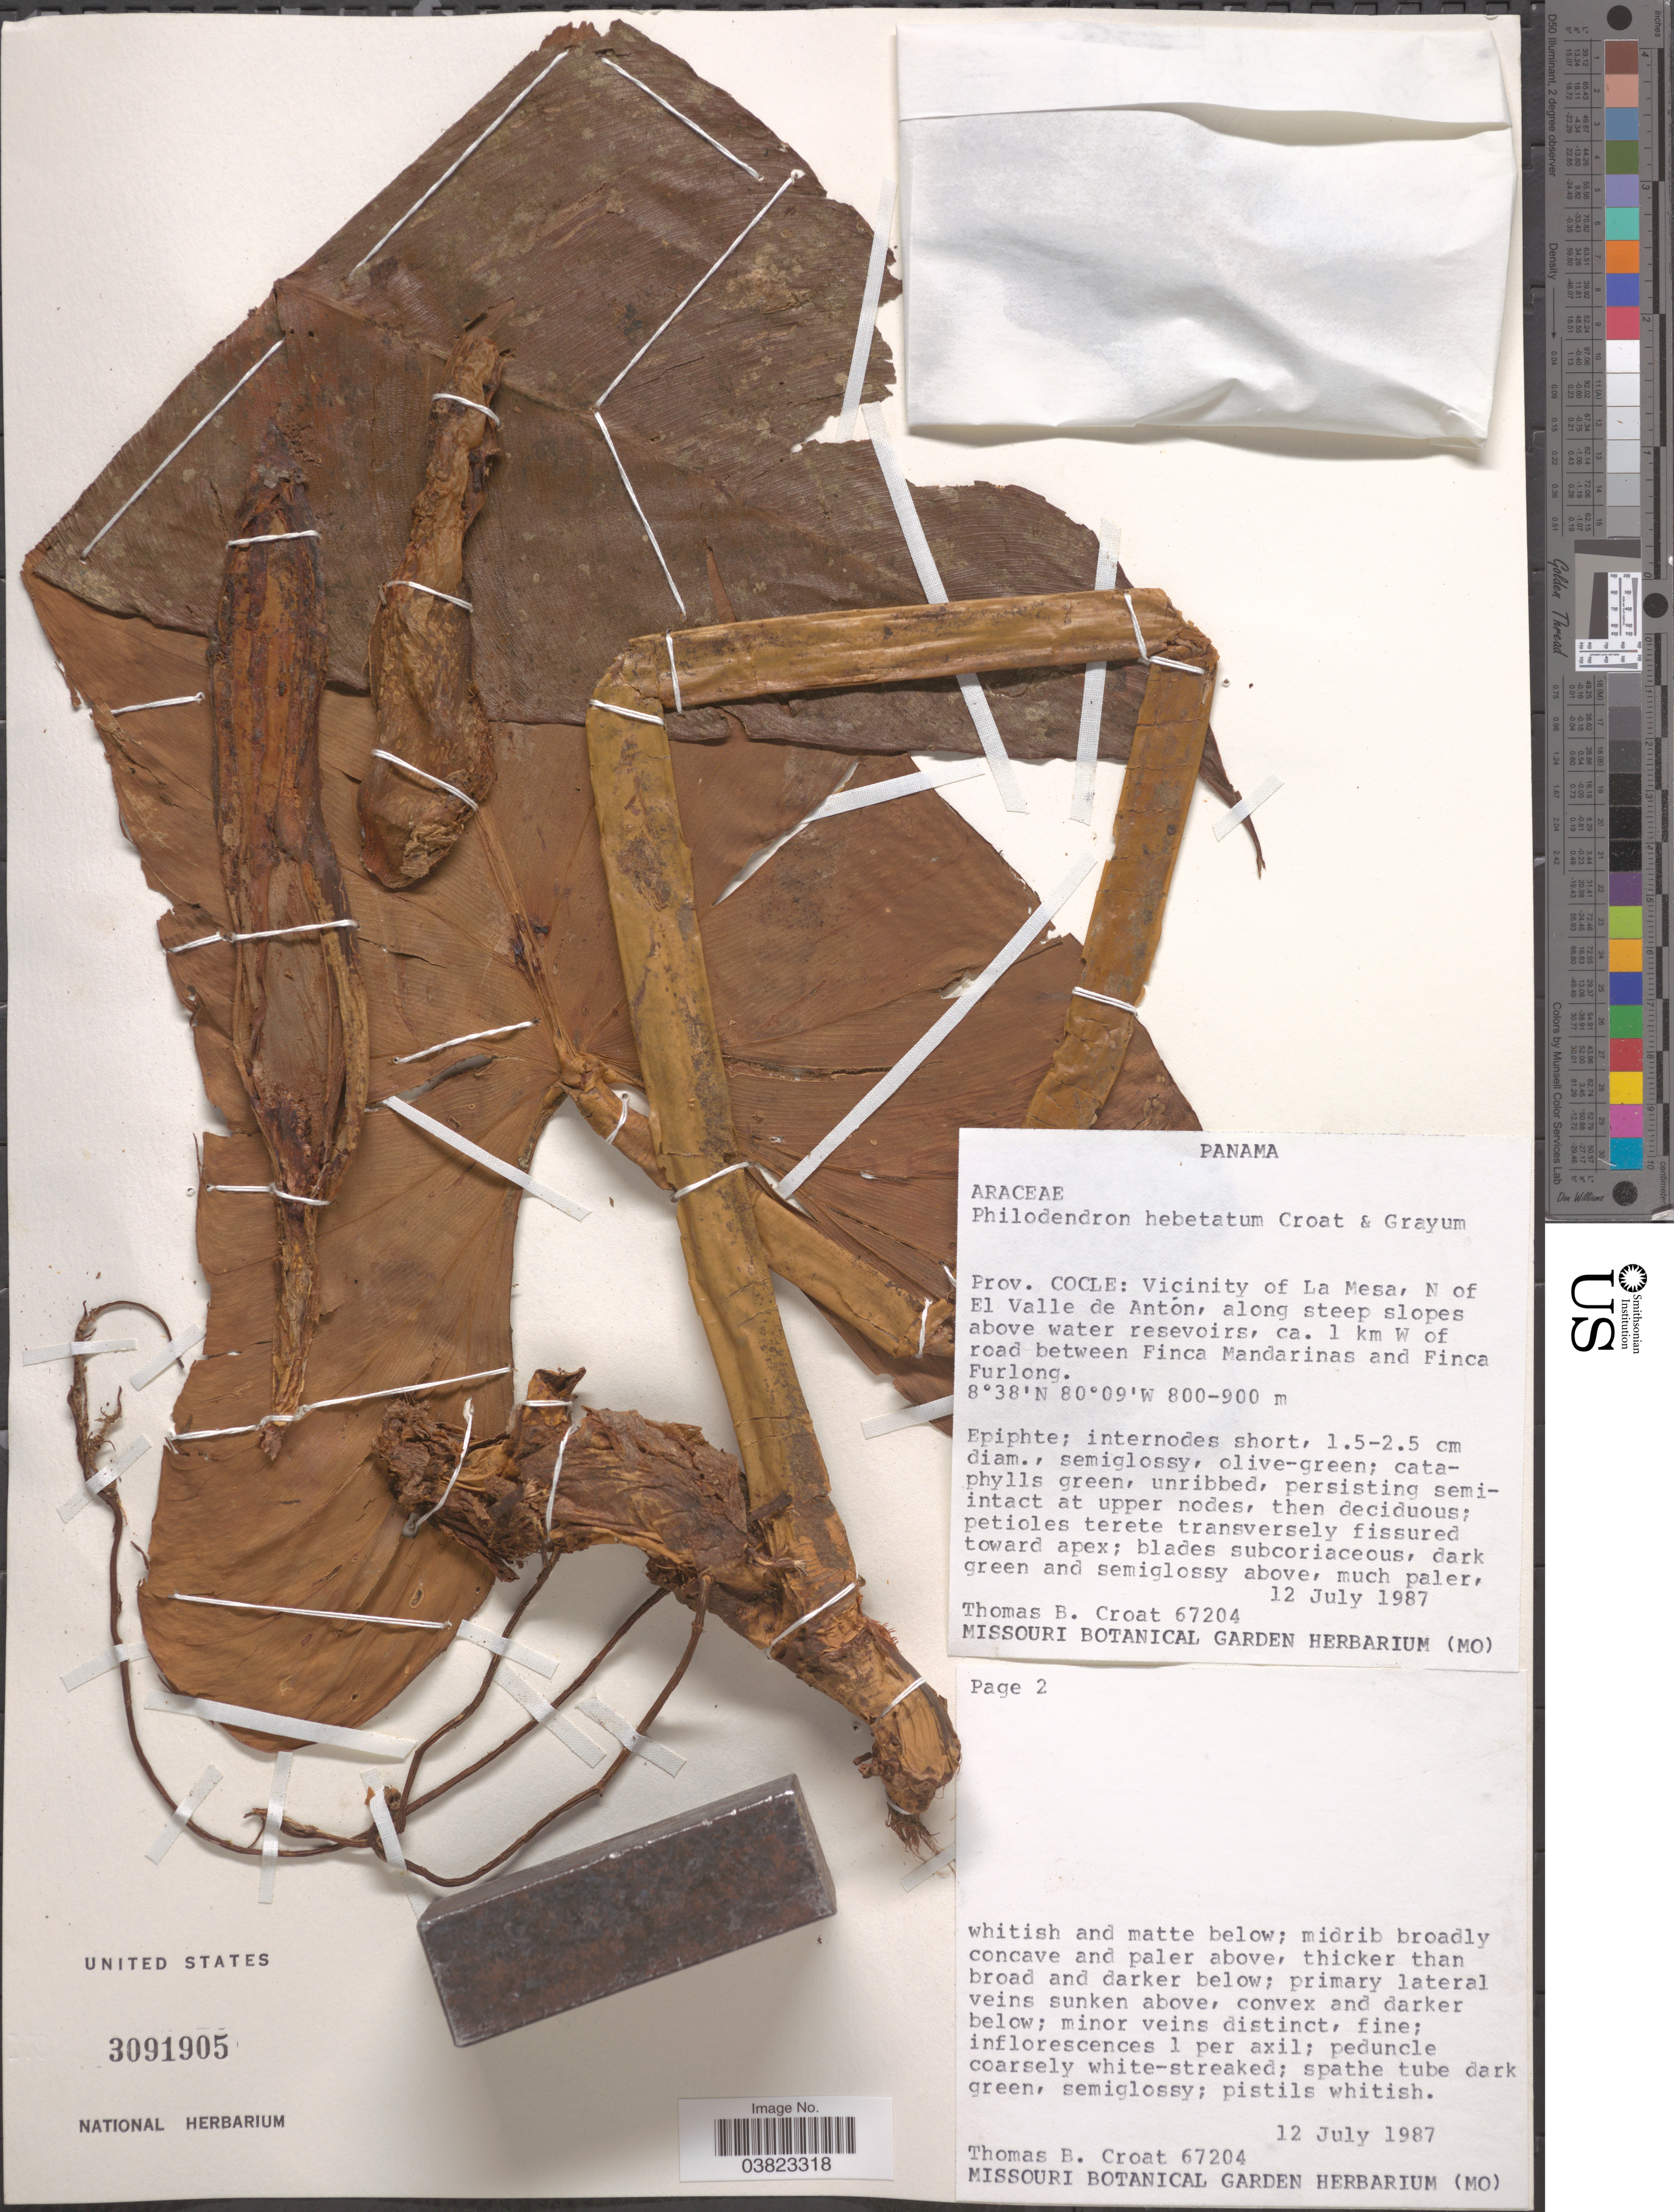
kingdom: Plantae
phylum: Tracheophyta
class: Liliopsida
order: Alismatales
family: Araceae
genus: Philodendron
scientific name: Philodendron hebetatum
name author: Croat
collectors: T. B. Croat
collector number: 67204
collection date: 1987-07-12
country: Panama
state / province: Cocle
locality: Vicinity of La Mesa, N of El Valle de Antón, along gravel road to water reservoirs, ca. 1 km W of road between Finca Mandarinas and Finca Furlong.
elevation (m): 800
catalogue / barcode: US 3091905